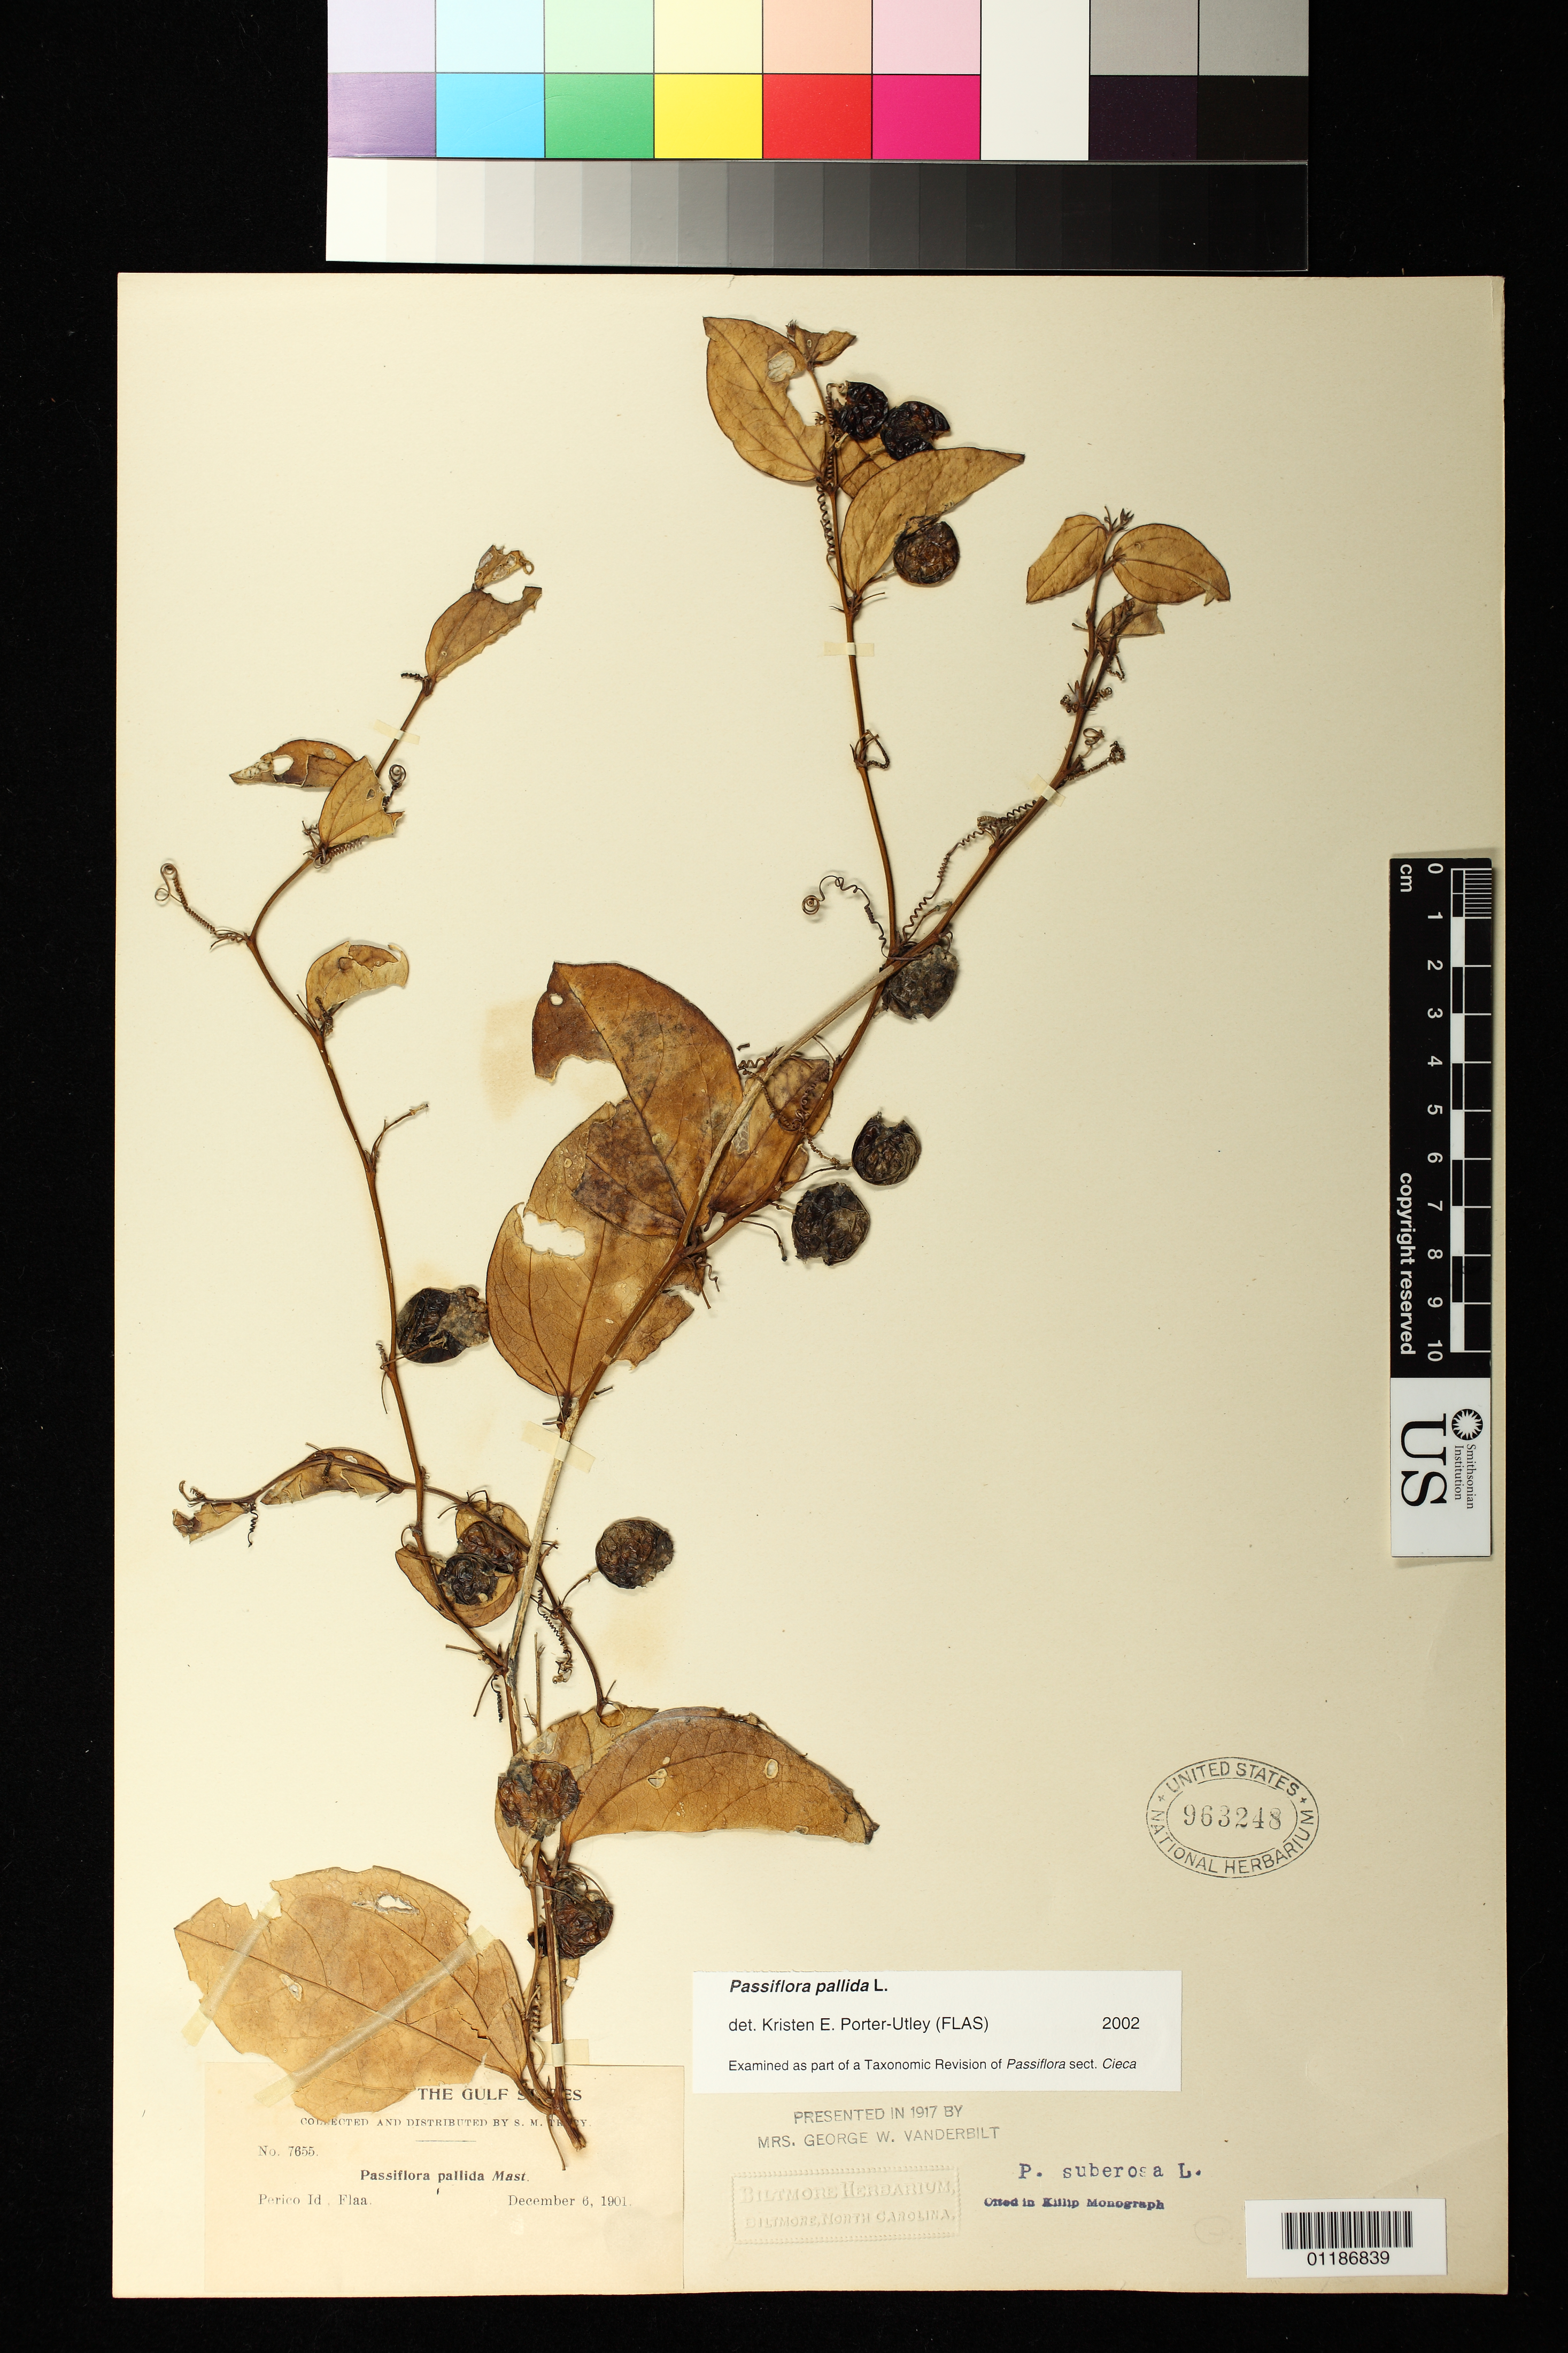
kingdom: Plantae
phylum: Tracheophyta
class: Magnoliopsida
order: Malpighiales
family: Passifloraceae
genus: Passiflora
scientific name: Passiflora pallida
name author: L.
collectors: S. M. Tracy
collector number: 7655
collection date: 1901-12-06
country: United States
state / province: Florida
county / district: Manatee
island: Perico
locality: Perico Island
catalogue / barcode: US 963248